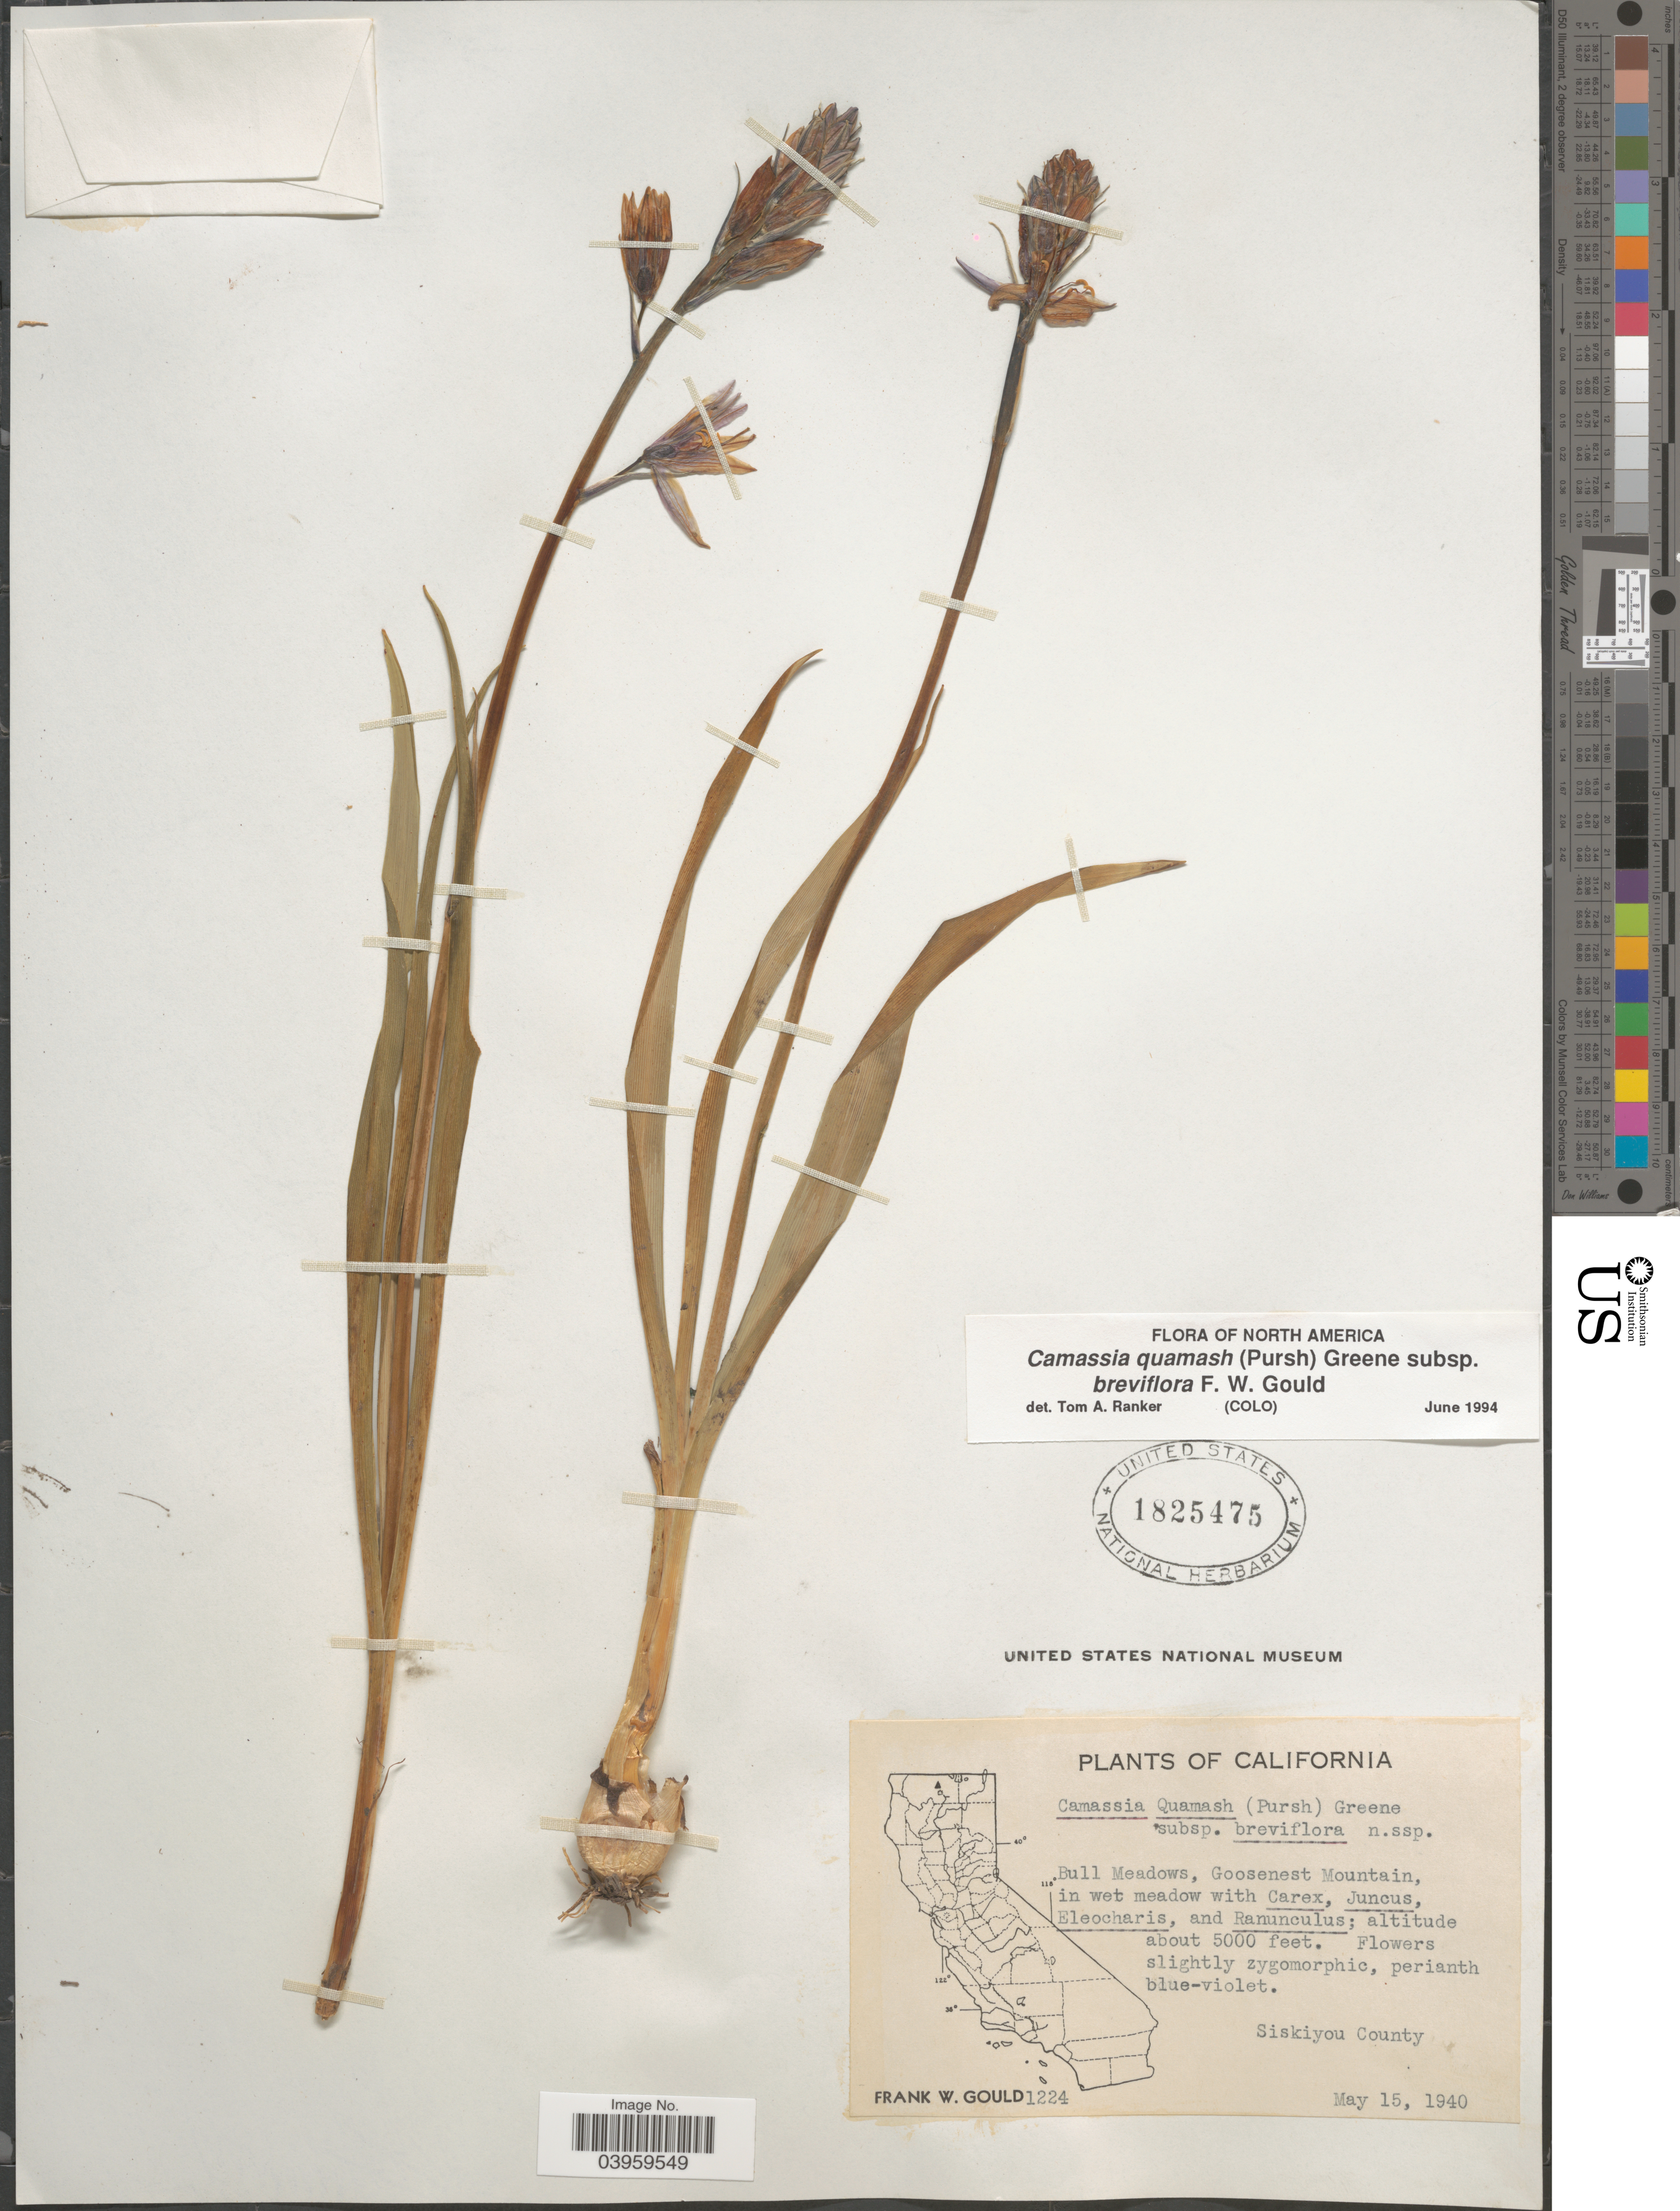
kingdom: Plantae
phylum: Tracheophyta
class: Liliopsida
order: Asparagales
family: Asparagaceae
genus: Camassia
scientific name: Camassia quamash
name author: (Pursh) Greene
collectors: F. W. Gould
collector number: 1224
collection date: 1940-05-15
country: United States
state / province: California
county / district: Siskiyou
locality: Bull Meadows, Goosenest Mountain. Siskiyou County.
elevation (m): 1524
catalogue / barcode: US 1825475